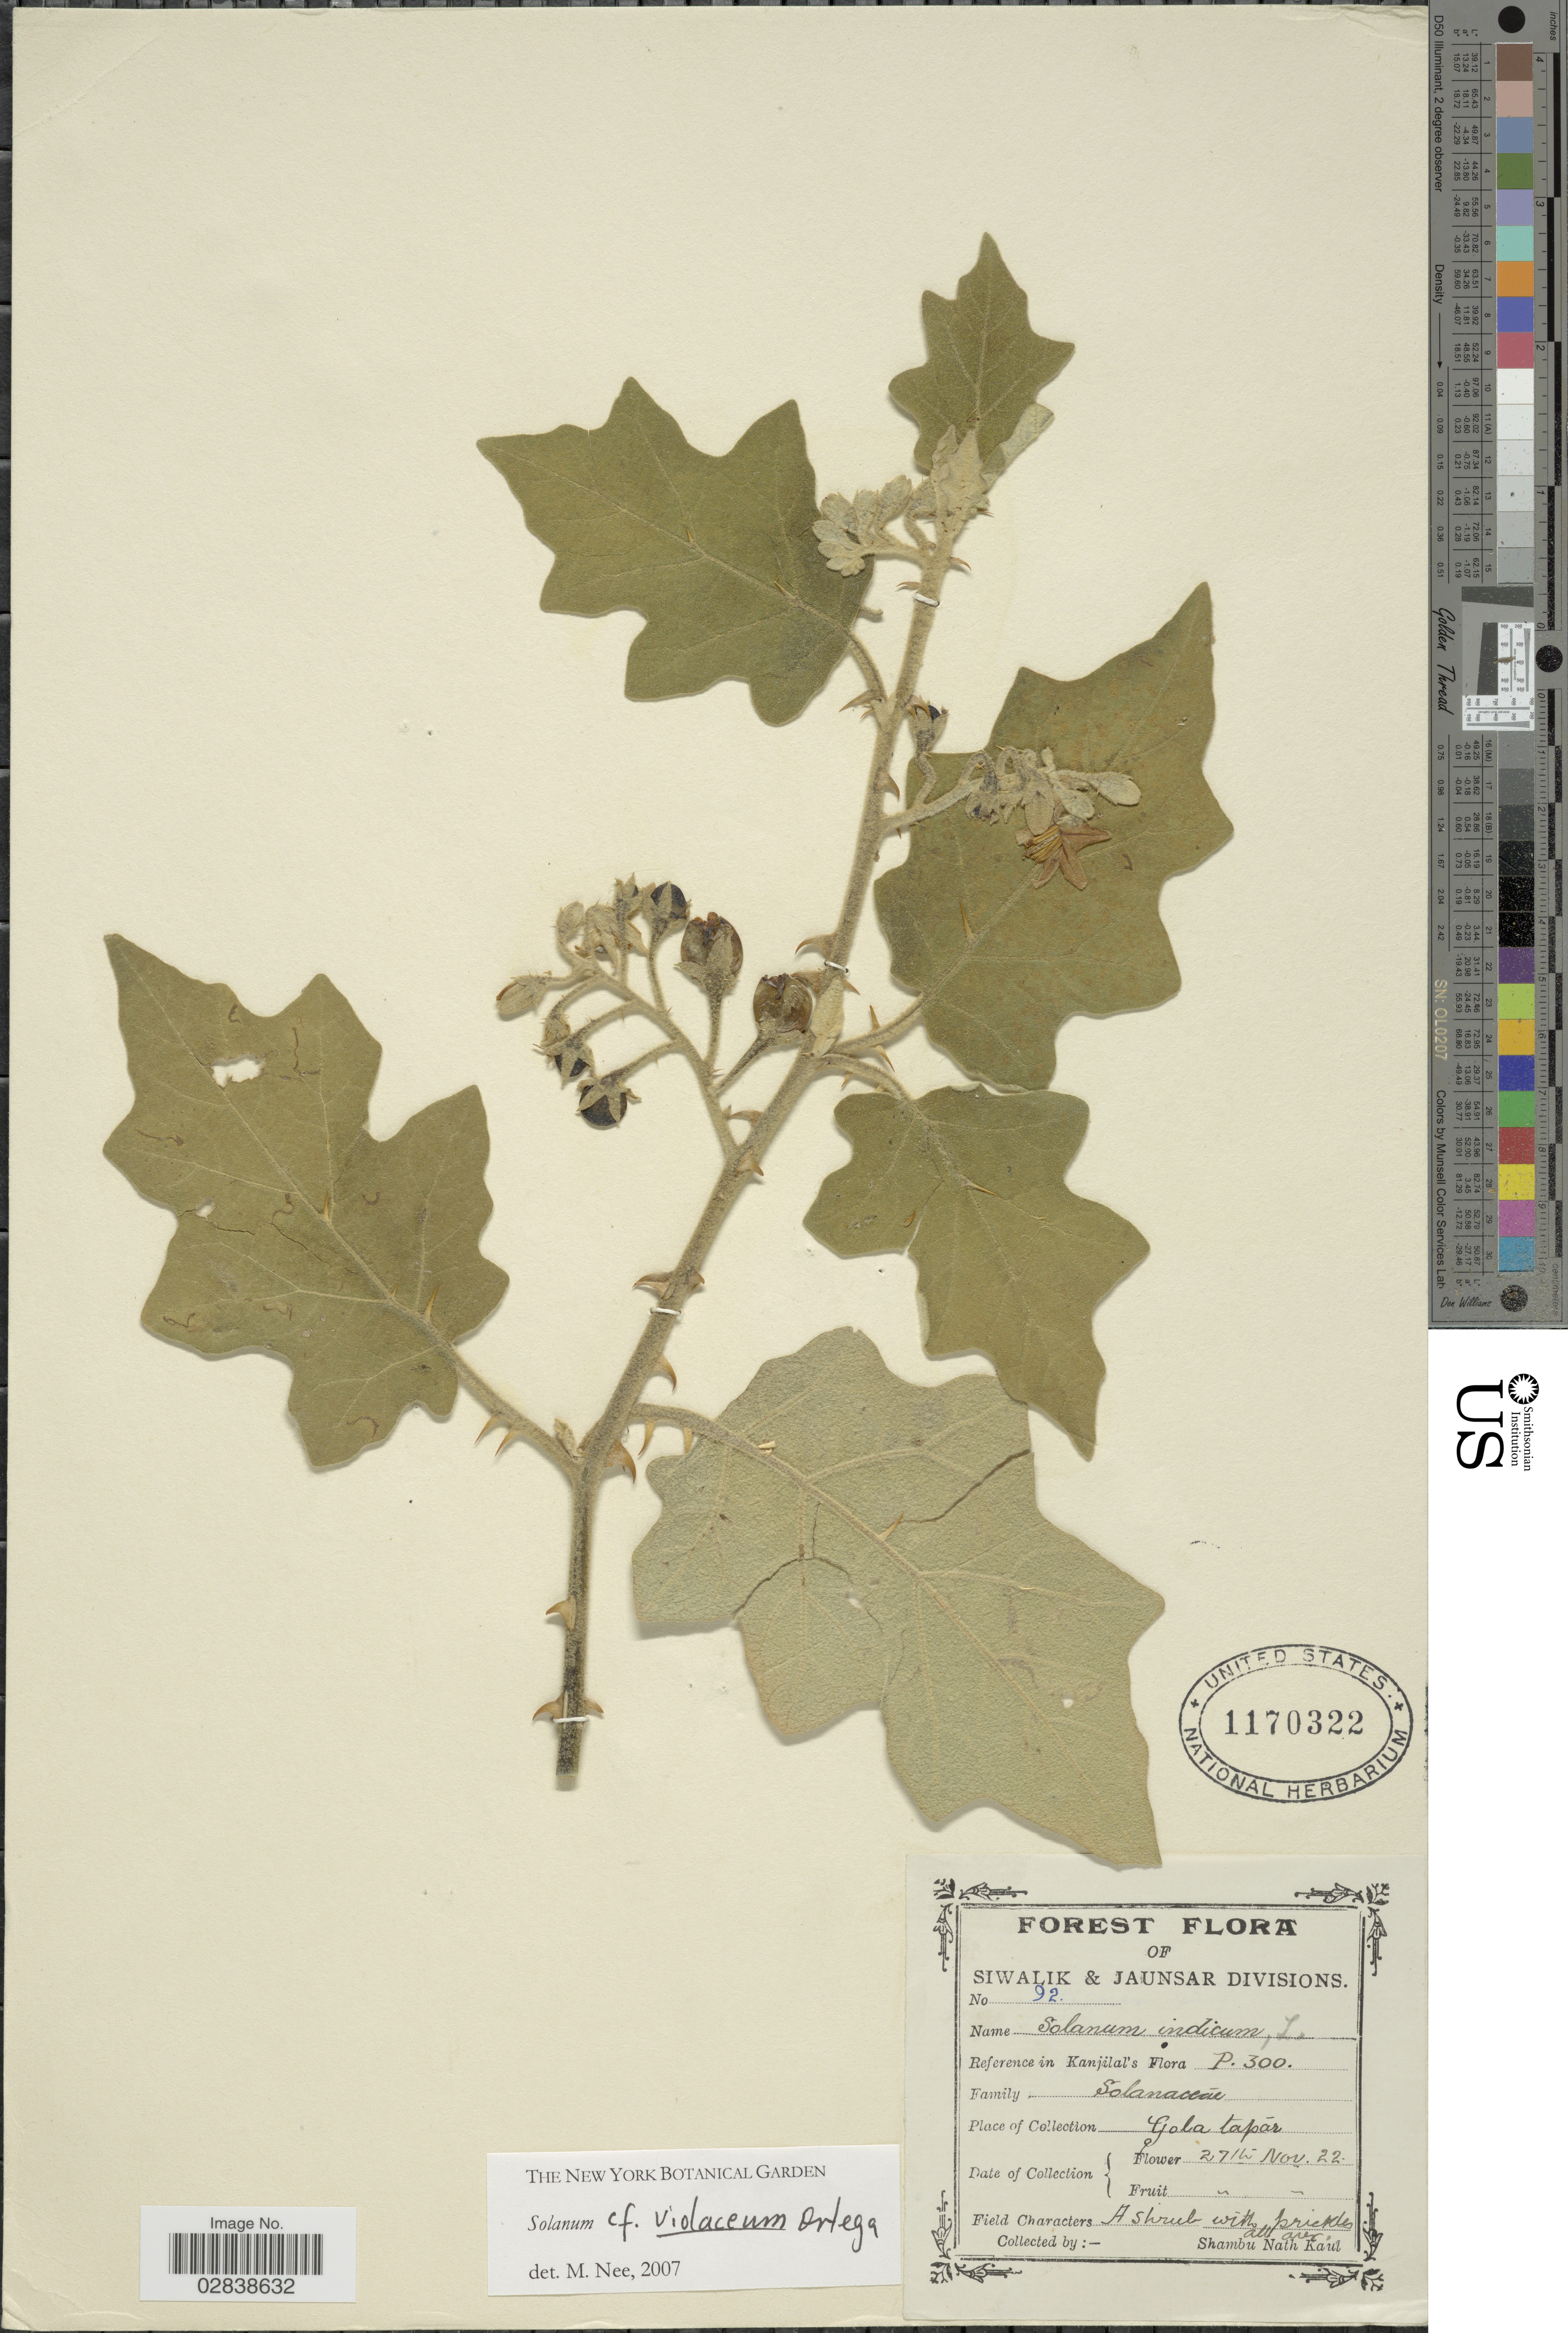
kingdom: Plantae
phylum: Tracheophyta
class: Magnoliopsida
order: Solanales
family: Solanaceae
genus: Solanum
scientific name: Solanum violaceum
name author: Ortega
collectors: S. Kaul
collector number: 92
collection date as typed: Transcribed d/m/y: 27/11/22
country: India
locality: Siwalik & Jaunsar Divisions, Gola tapár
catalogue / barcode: US 1170322